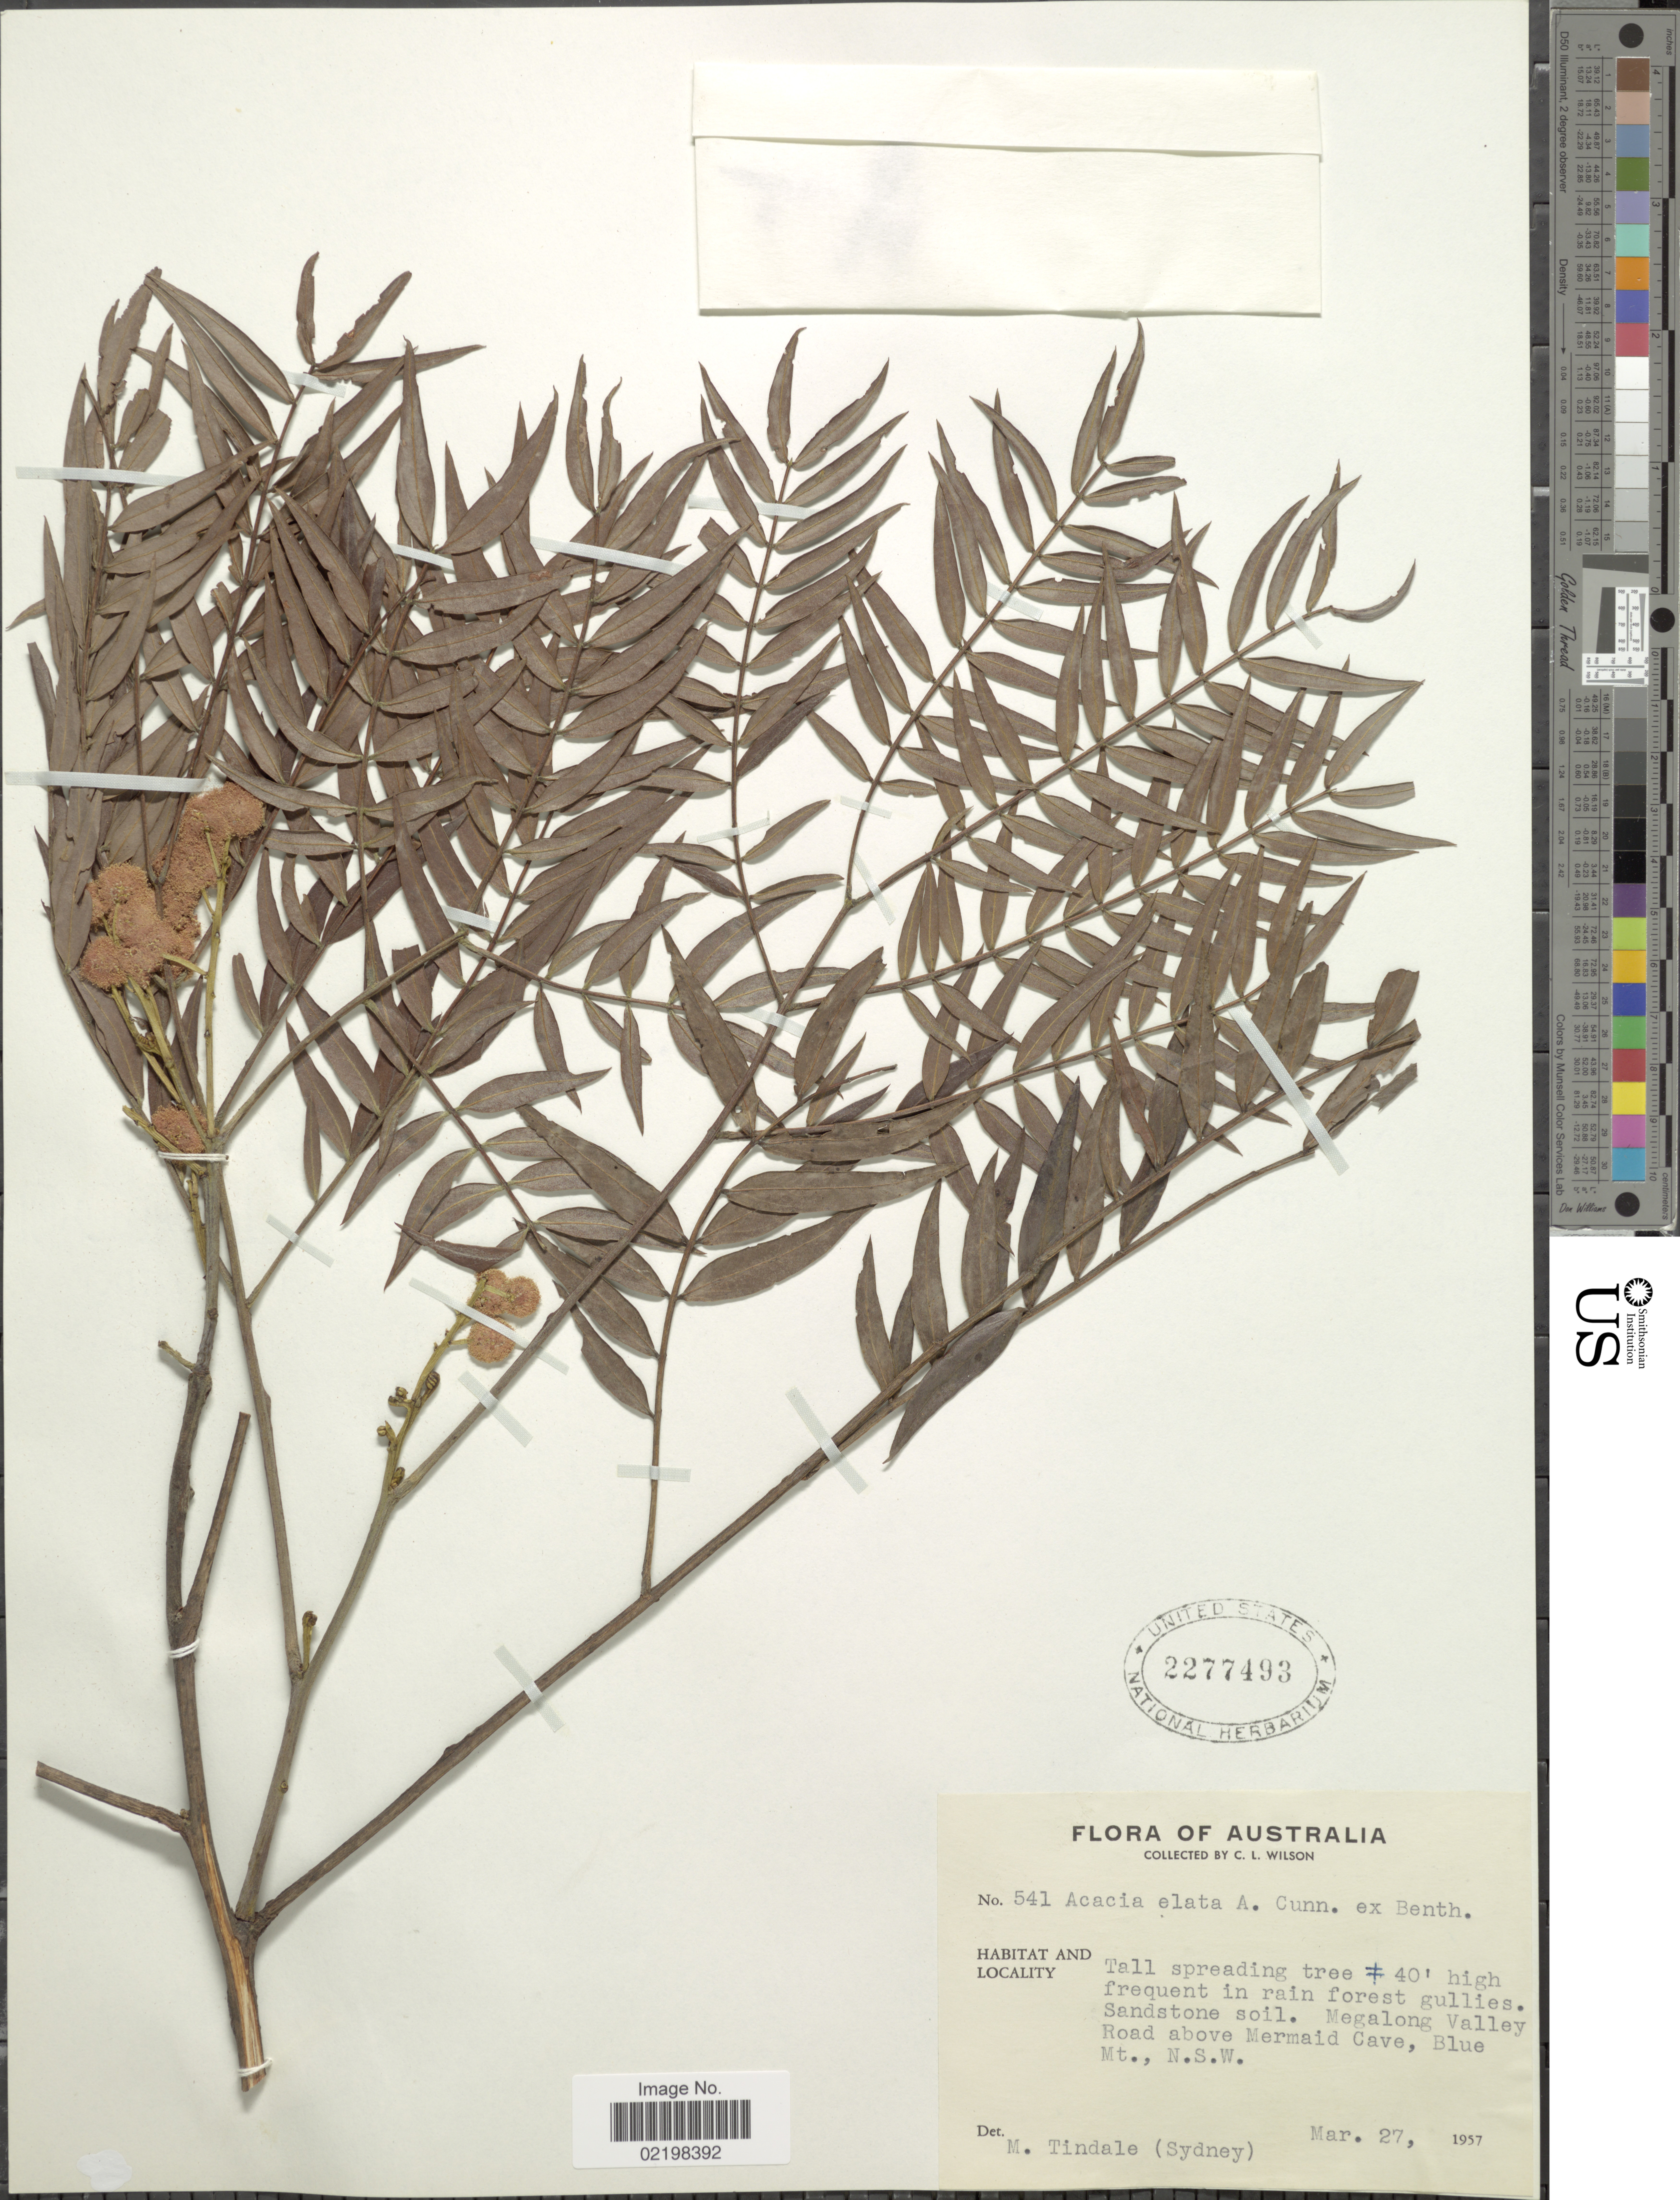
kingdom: Plantae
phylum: Tracheophyta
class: Magnoliopsida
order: Fabales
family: Fabaceae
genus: Acacia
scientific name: Acacia elata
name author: A. Cunn. ex Benth.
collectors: C. L. Wilson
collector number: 541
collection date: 1957-03-27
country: Australia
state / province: New South Wales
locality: Australia, Megalong Valley Road above Mermaid Cave, Blue Mt. N.S. W.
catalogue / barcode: US 2277493